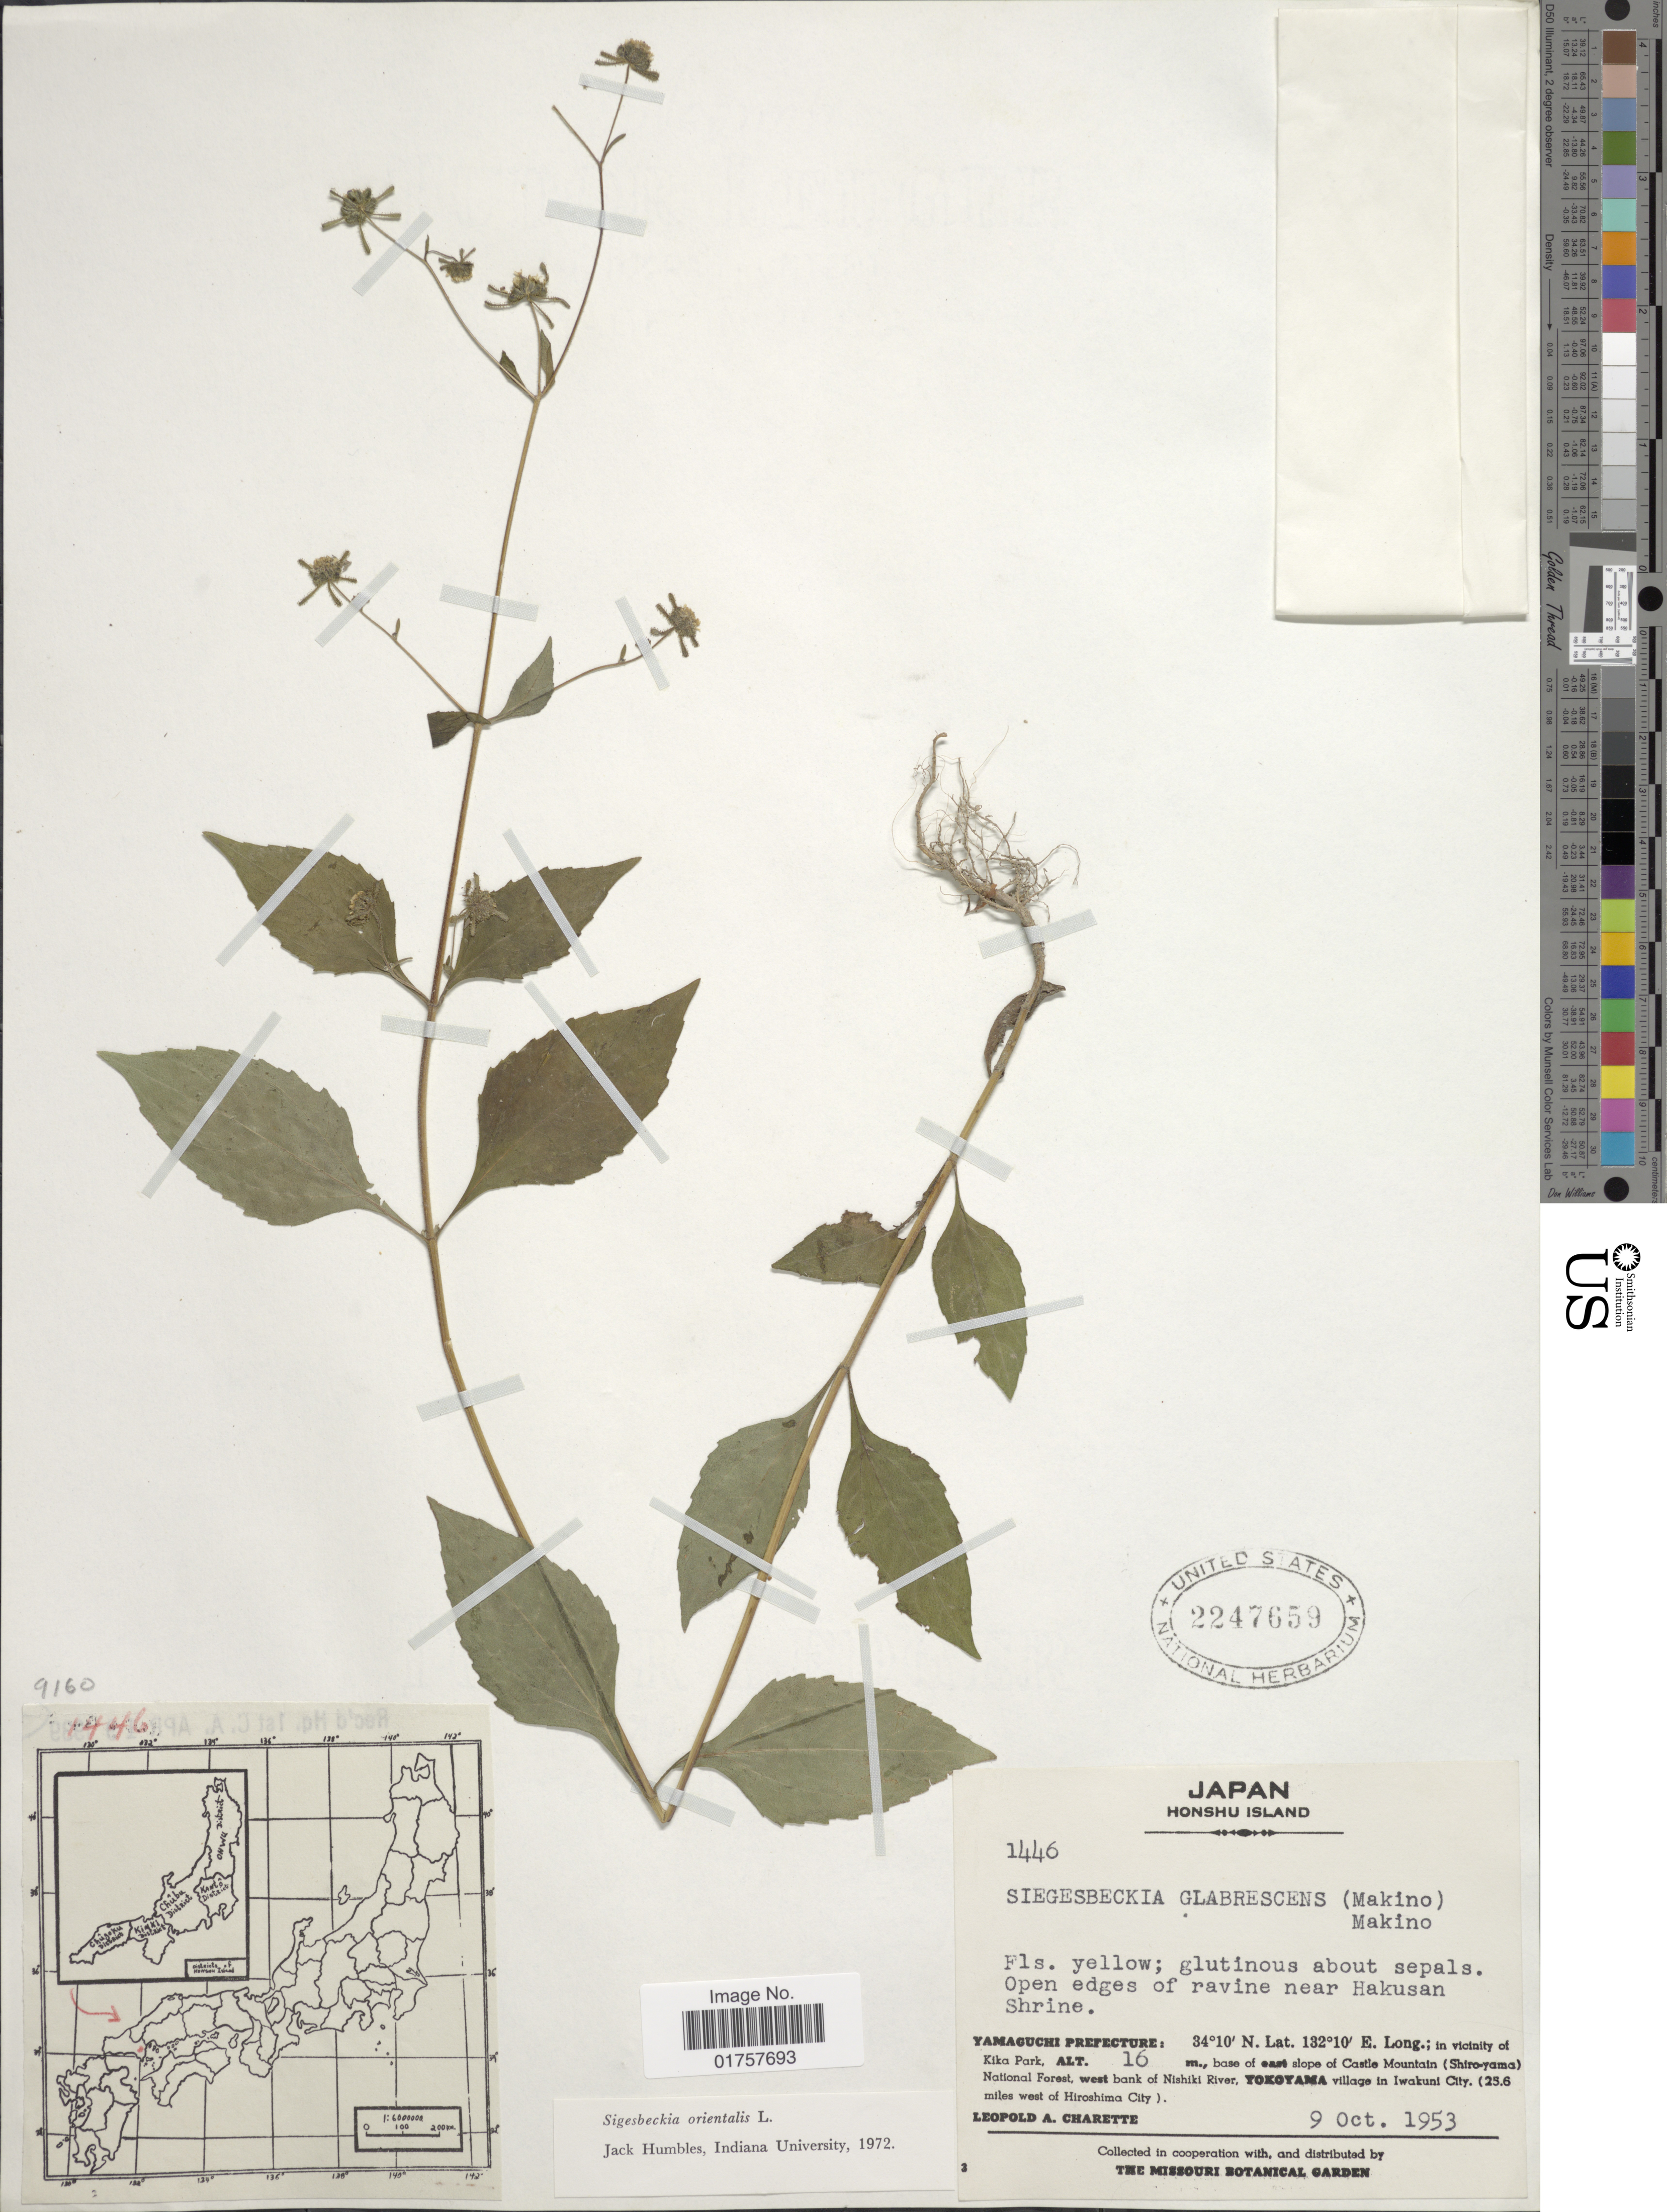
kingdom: Plantae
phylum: Tracheophyta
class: Magnoliopsida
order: Asterales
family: Asteraceae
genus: Sigesbeckia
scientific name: Sigesbeckia orientalis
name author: L.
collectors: L. A. Charette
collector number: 1446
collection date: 1953-10-09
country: Japan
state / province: Yamaguti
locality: Honshu Island. Yamaguchi Prefecture: in vicinity of Kika Park, base of east slope of Castle Mountain (Shiro-yama) National Forest, west bank of Nishiki River, Yokohama village in Iwakuni City. (25.6 miles west of Hiroshima City)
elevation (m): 16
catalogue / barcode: US 2247659